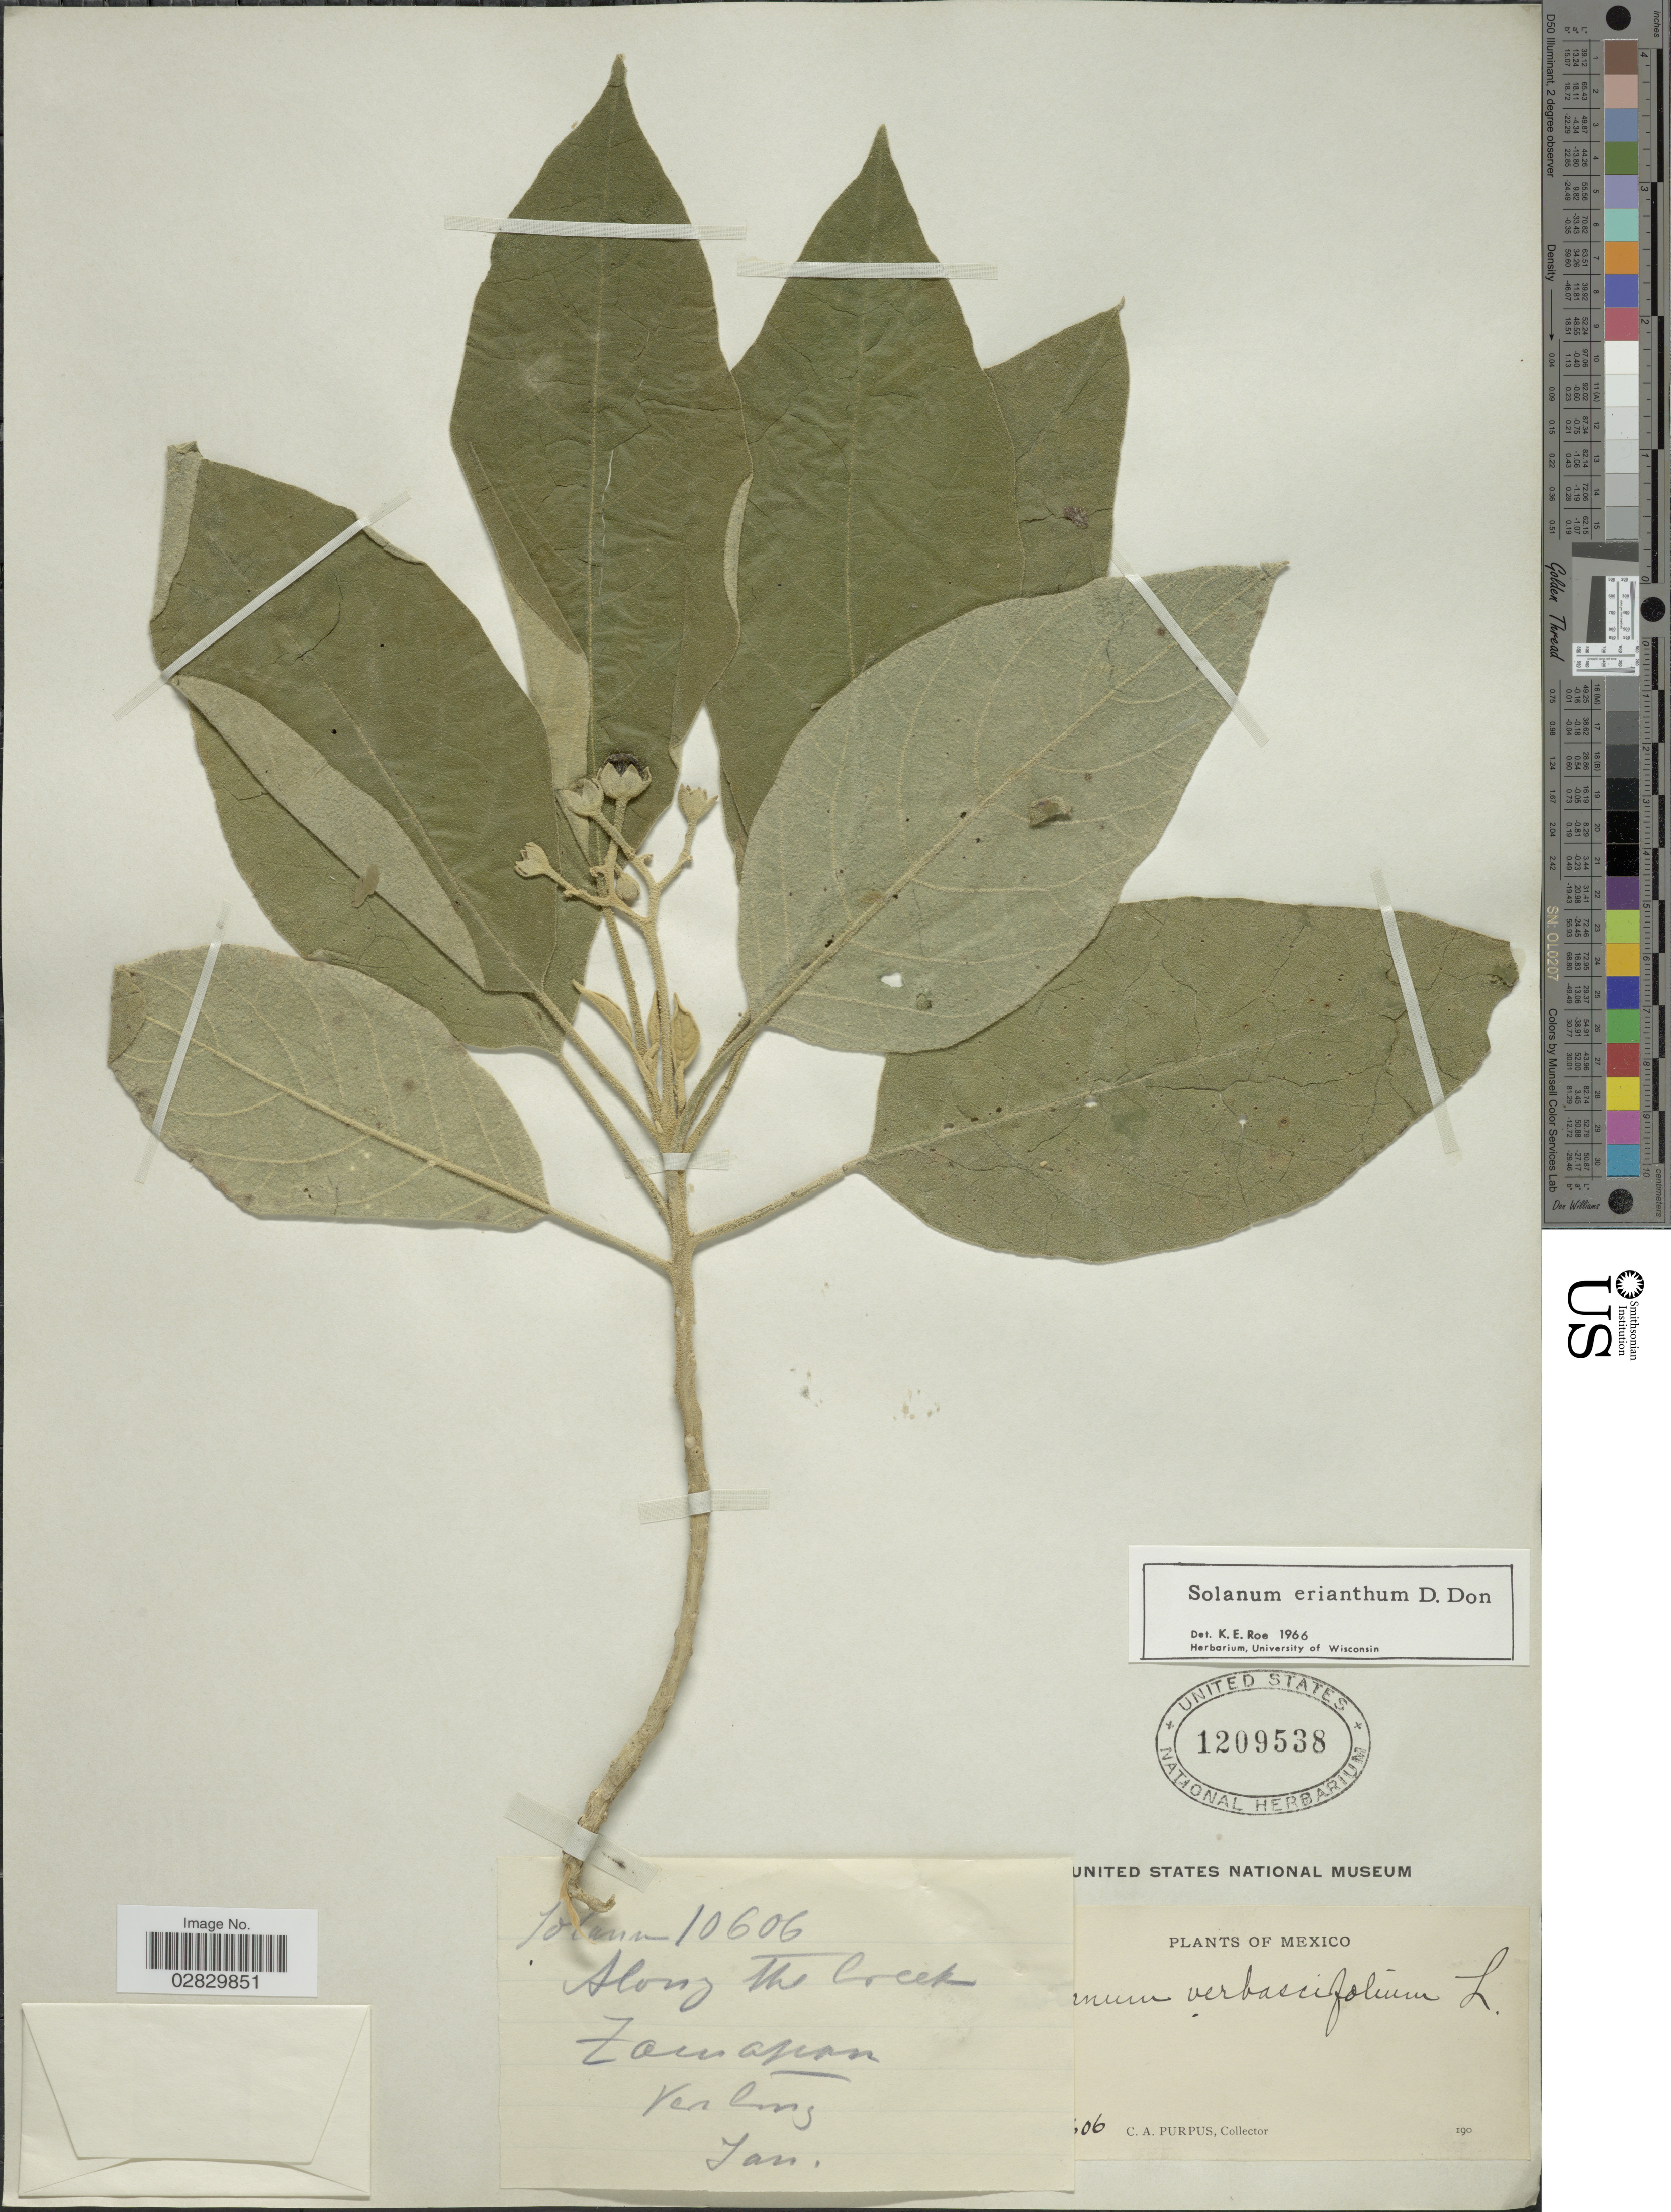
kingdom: Plantae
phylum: Tracheophyta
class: Magnoliopsida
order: Solanales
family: Solanaceae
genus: Solanum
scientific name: Solanum erianthum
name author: D. Don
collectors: C. A. Purpus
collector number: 10606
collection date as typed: Jan. 190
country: Mexico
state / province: Veracruz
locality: Along the creek Zacuapan, Veracruz.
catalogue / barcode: US 1209538